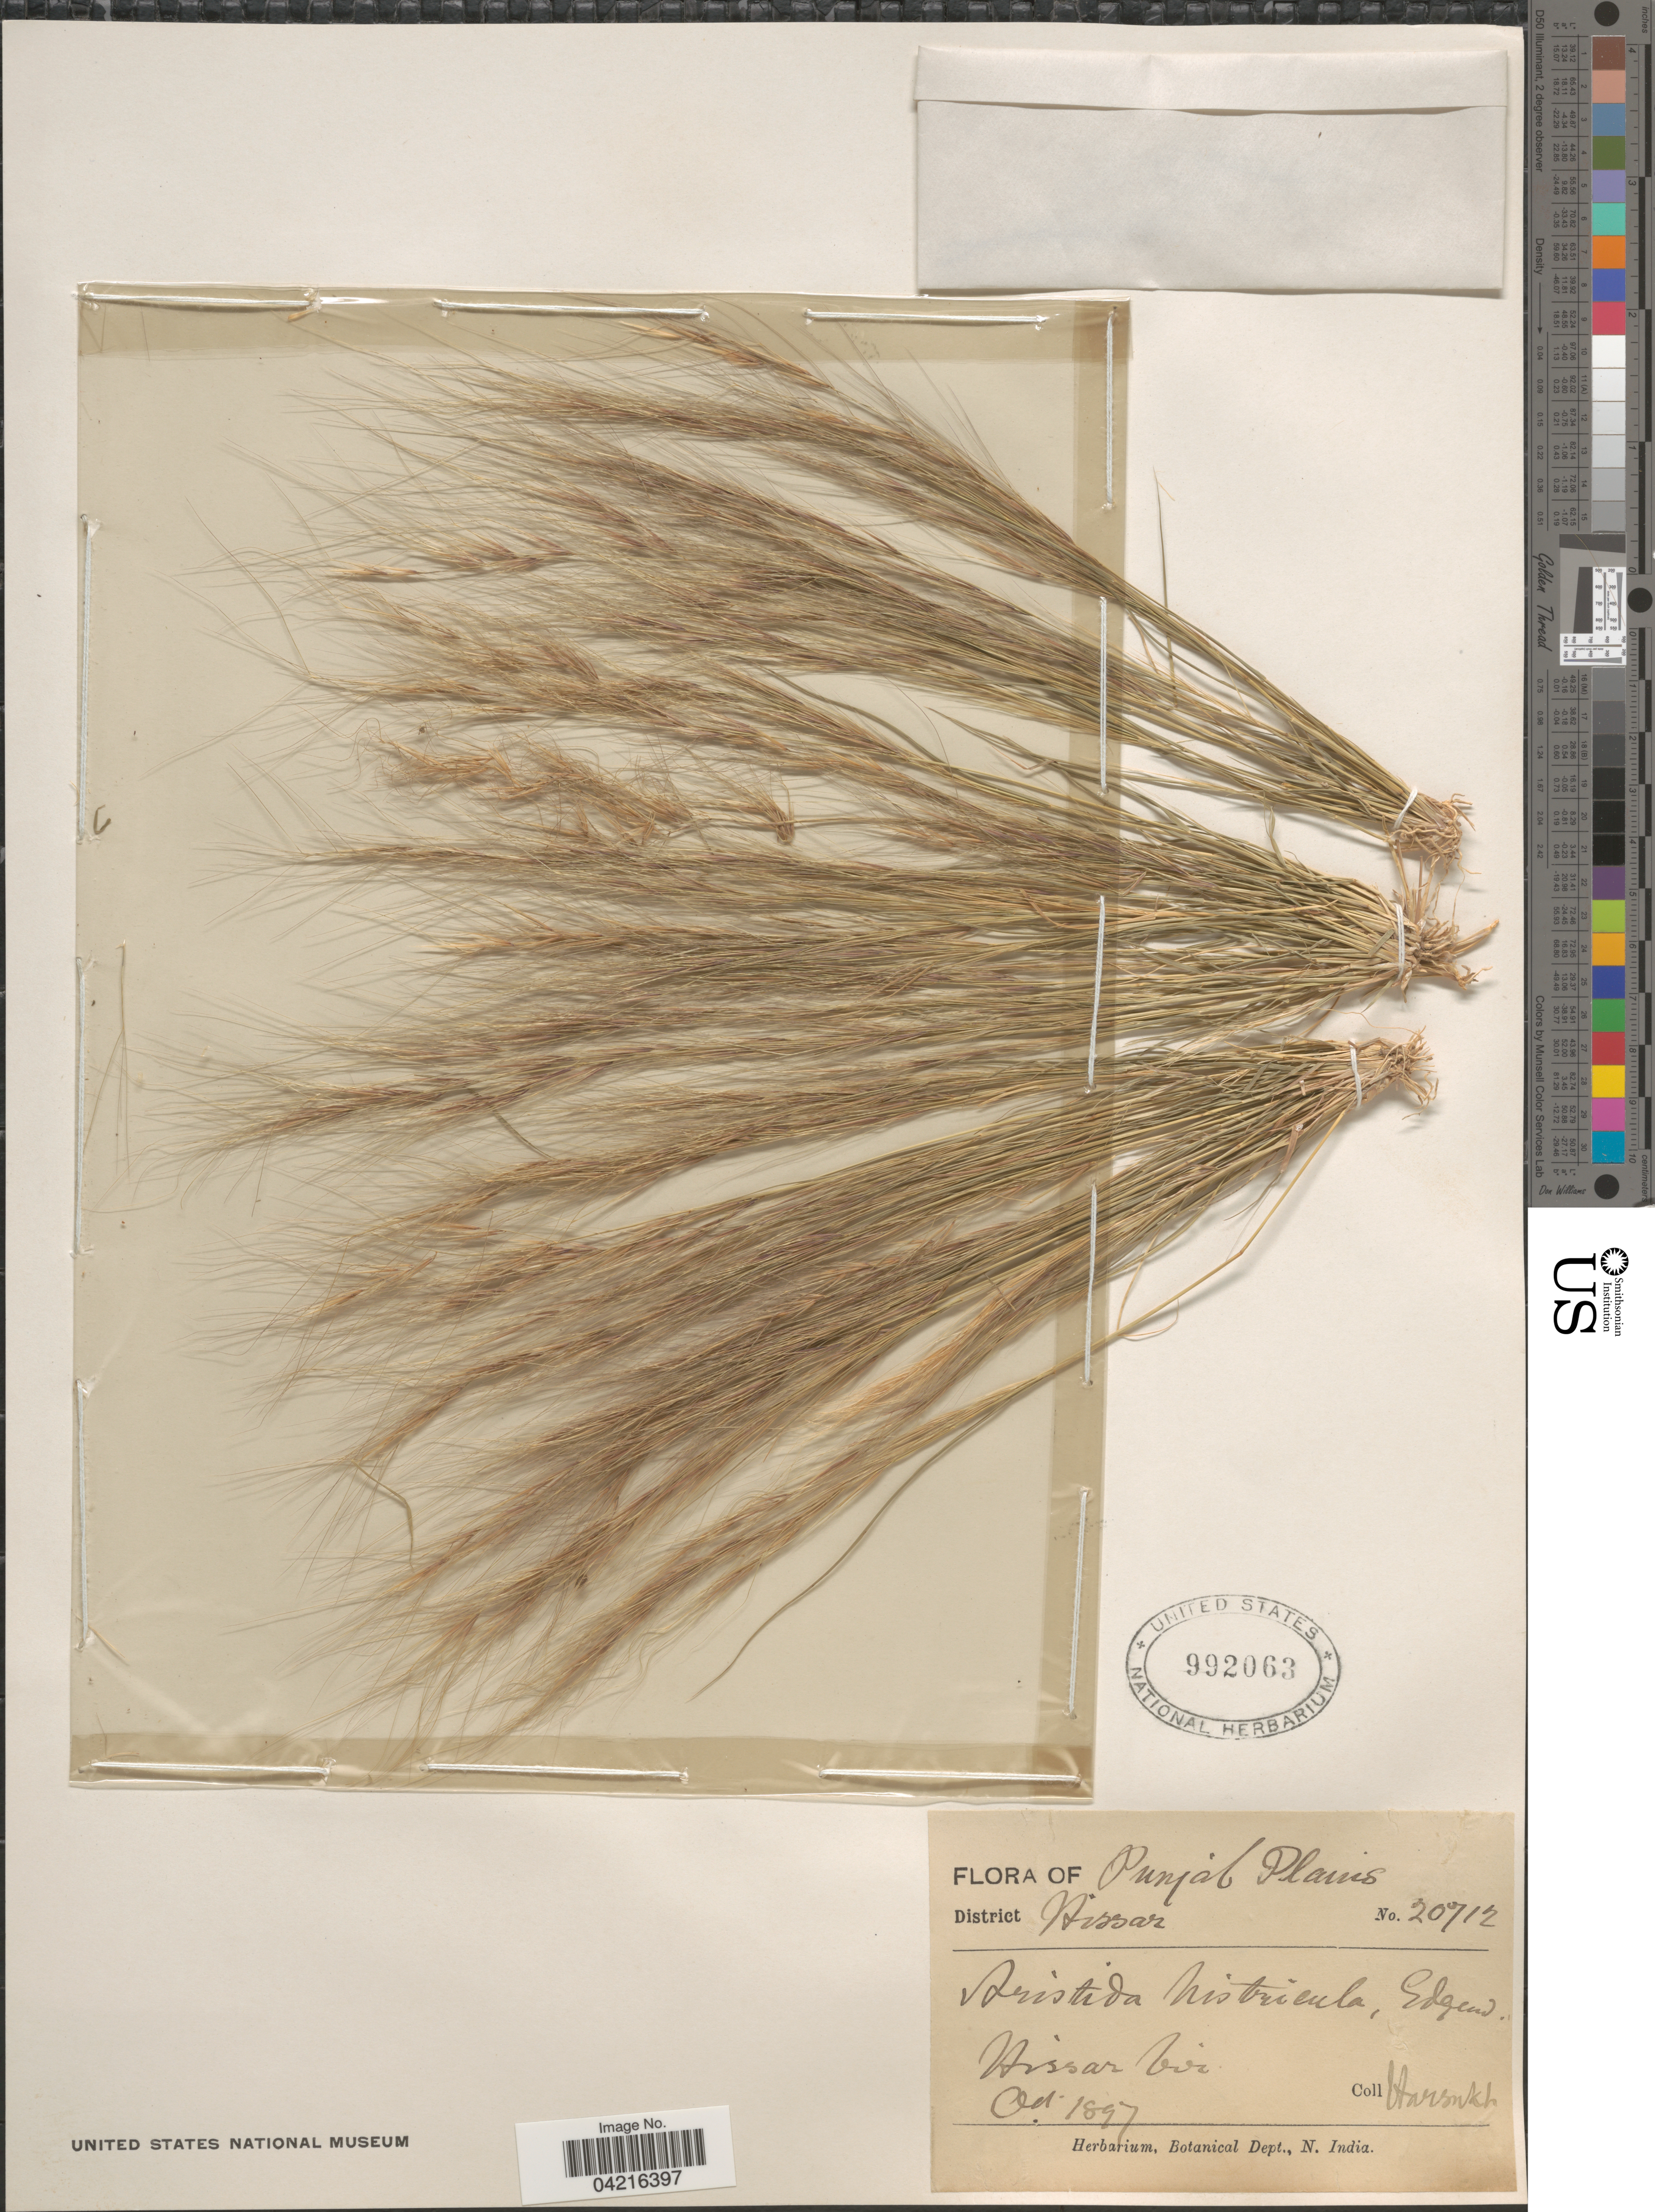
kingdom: Plantae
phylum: Tracheophyta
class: Liliopsida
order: Poales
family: Poaceae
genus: Aristida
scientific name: Aristida funiculata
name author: Trin. & Rupr.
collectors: -. Harsukh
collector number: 20712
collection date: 1897-10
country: India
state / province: Punjab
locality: Punjab Plains. Hissar bir.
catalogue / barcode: US 992063